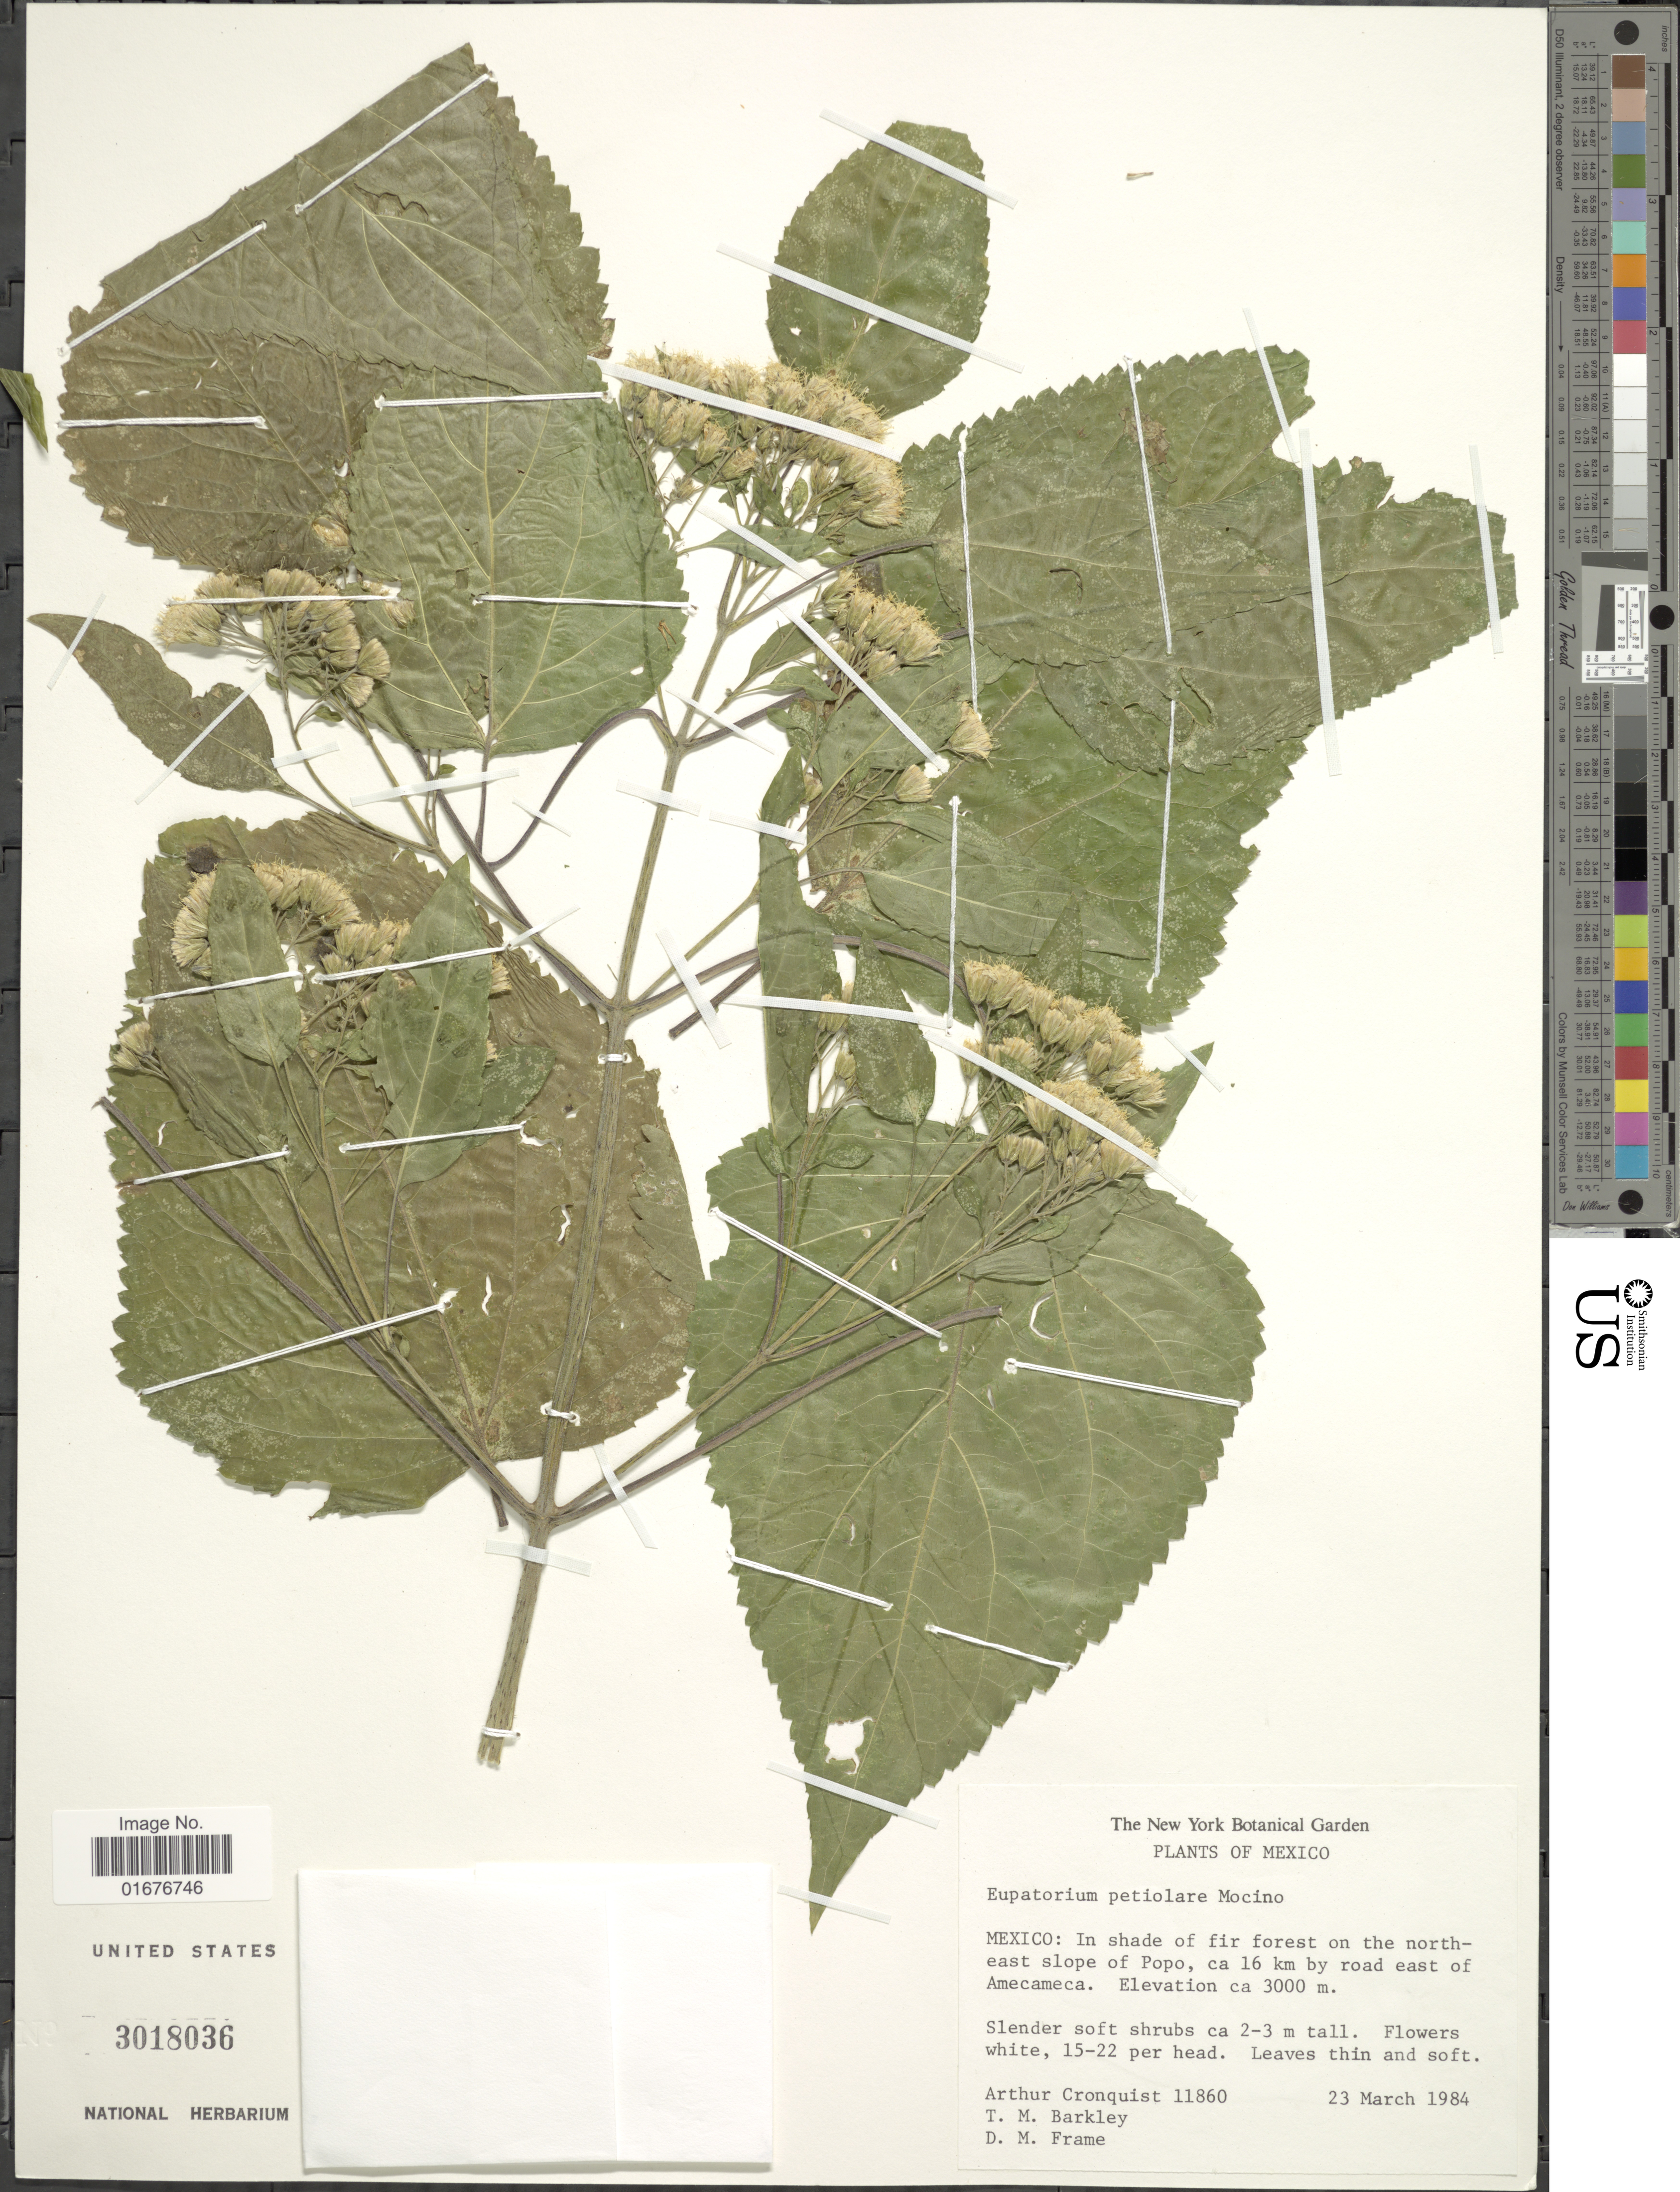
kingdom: Plantae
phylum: Tracheophyta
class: Magnoliopsida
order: Asterales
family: Asteraceae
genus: Ageratina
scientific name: Ageratina rivalis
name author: (Greenm.) R.M. King & H. Rob.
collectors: A. J. Cronquist, T. M. Barkley & D. M. Frame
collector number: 11860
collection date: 1984-03-23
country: Mexico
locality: In shade of fir forest on the north-east slope of Popo, ca 16 km by road east of Amecama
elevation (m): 3000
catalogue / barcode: US 3018036